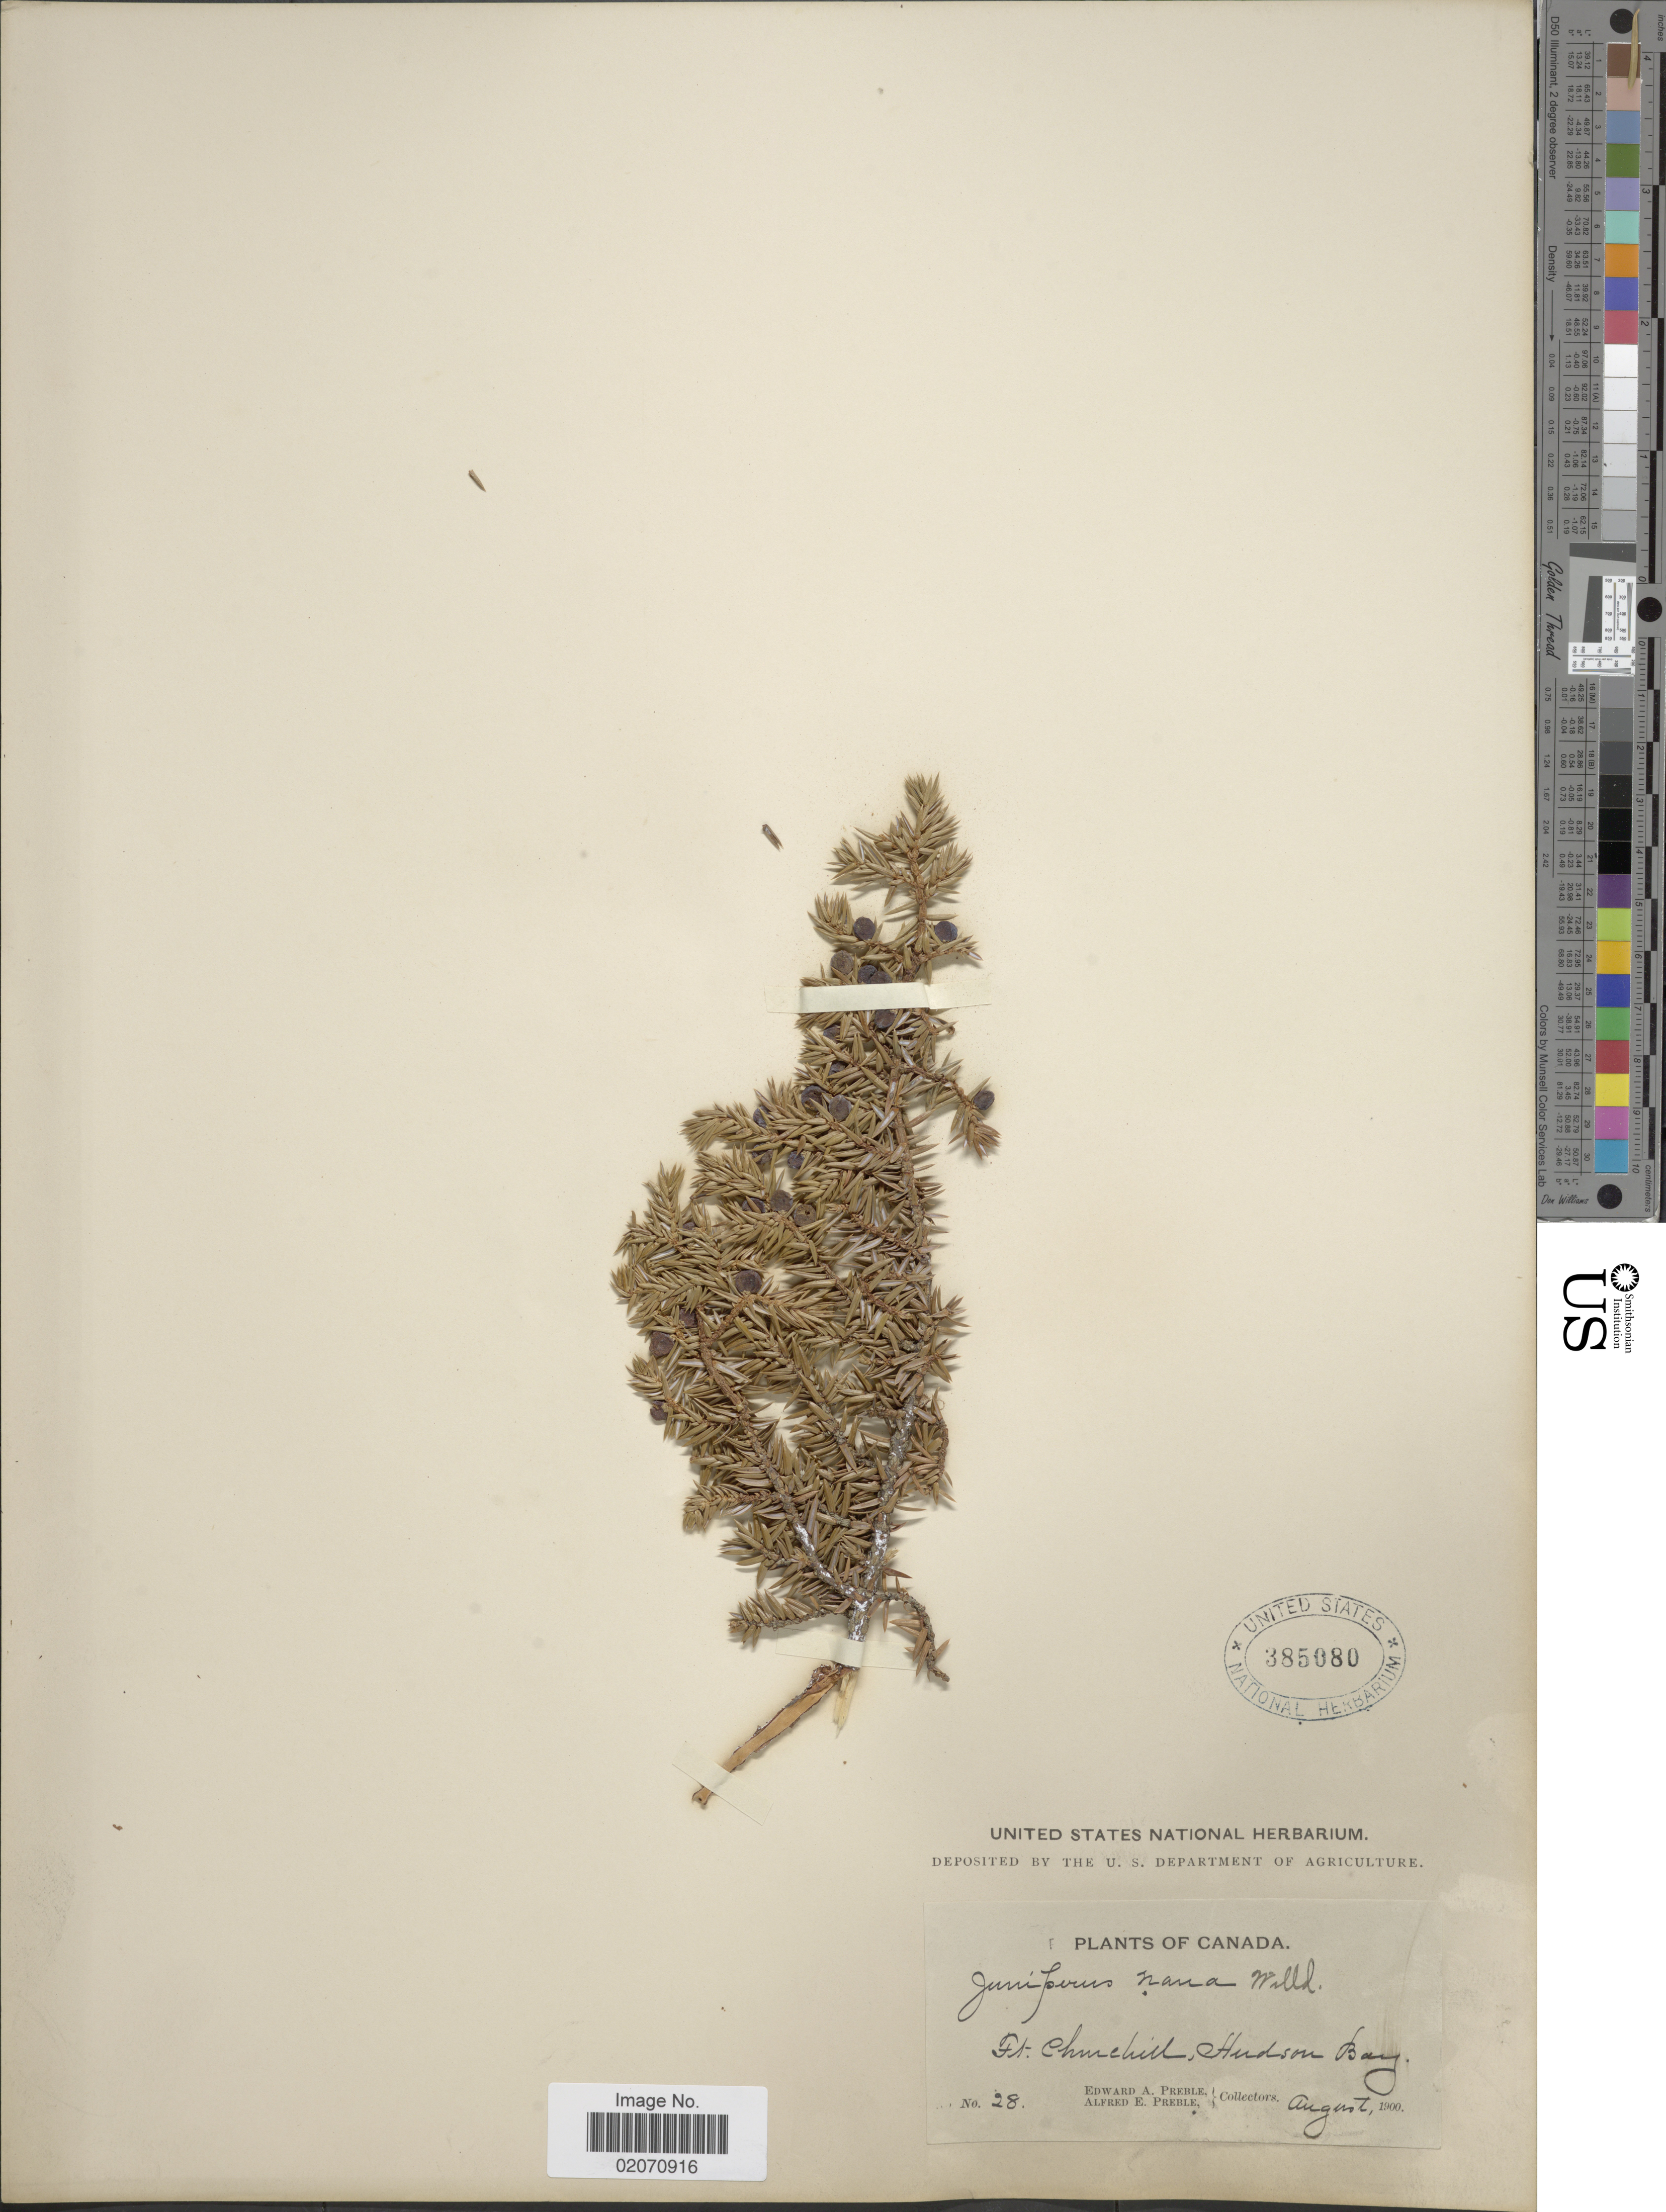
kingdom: Plantae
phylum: Tracheophyta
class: Pinopsida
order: Pinales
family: Cupressaceae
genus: Juniperus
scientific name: Juniperus communis subsp. nana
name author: (Willd.) Syme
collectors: E. Preble & A. Preble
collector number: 28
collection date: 1900-08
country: Canada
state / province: Manitoba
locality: Ft. Churchill, Hudson Bay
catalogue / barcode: US 385080